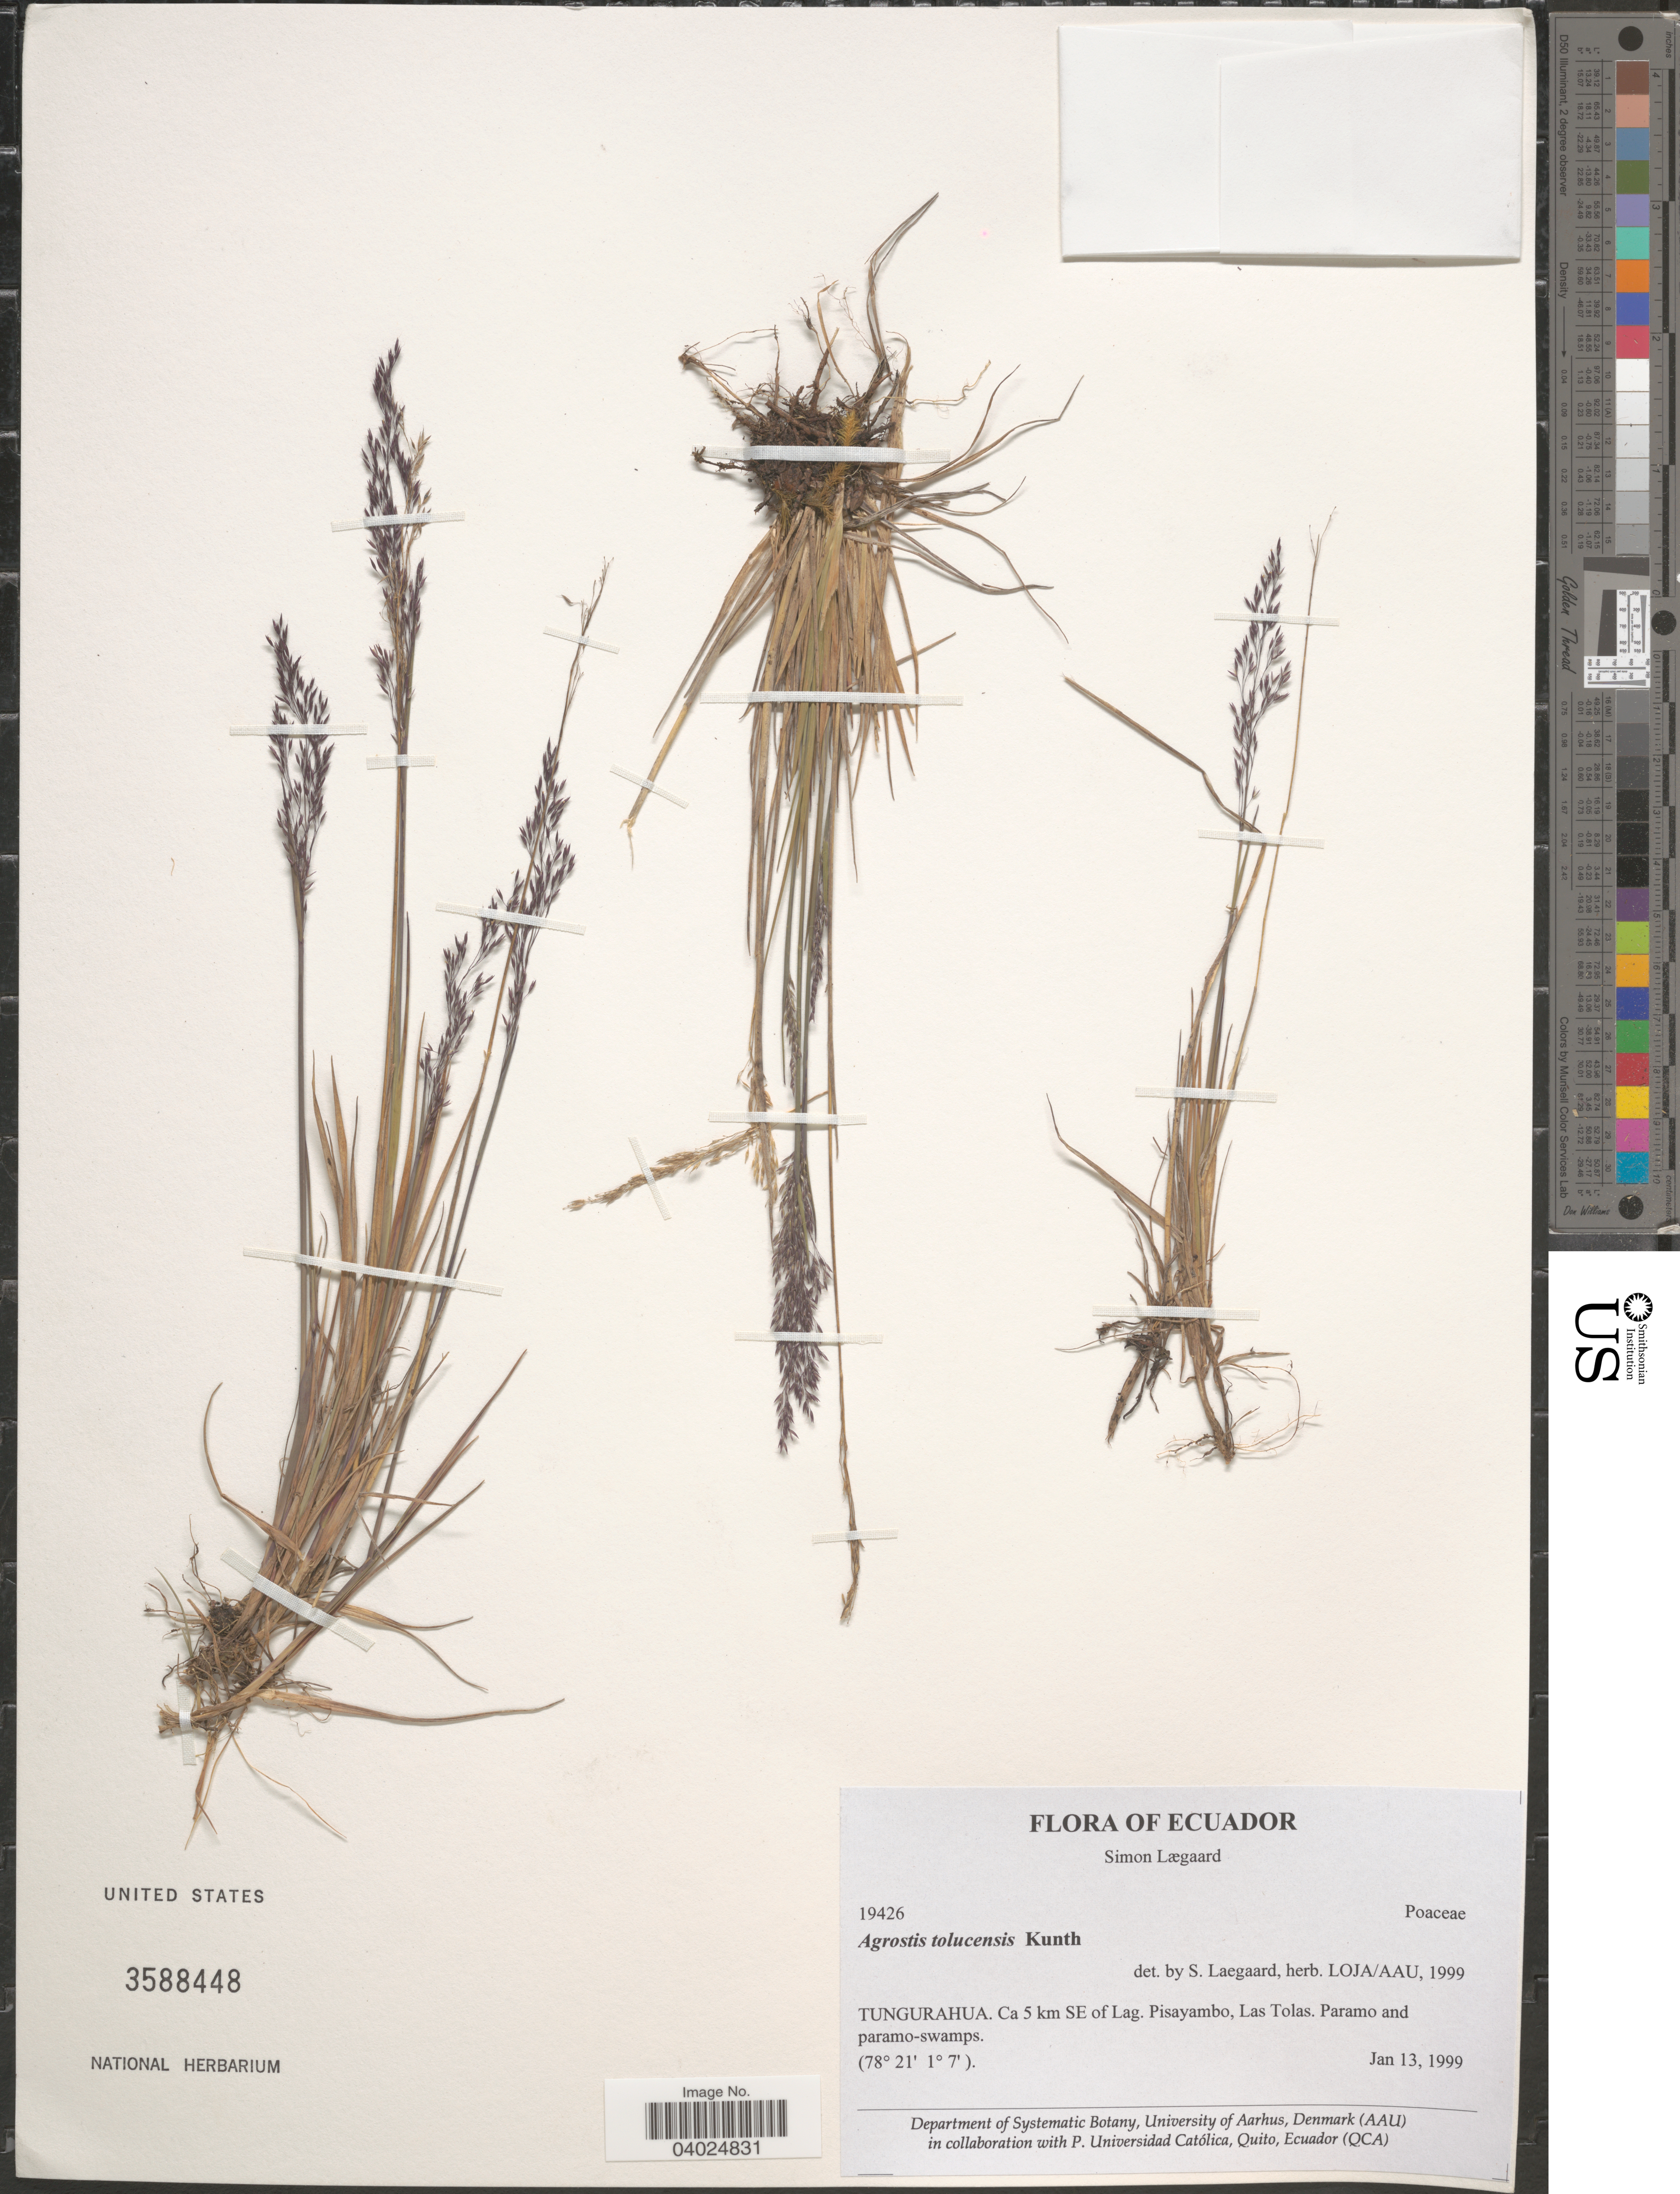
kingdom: Plantae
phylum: Tracheophyta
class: Liliopsida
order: Poales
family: Poaceae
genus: Agrostis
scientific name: Agrostis tolucensis Kunth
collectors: S. Lægaard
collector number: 19426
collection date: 1999-01-13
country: Ecuador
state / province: Tungurahua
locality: Ca 5 km SE of Lag. Pisayambo, Las Tolas.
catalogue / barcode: US 3588448